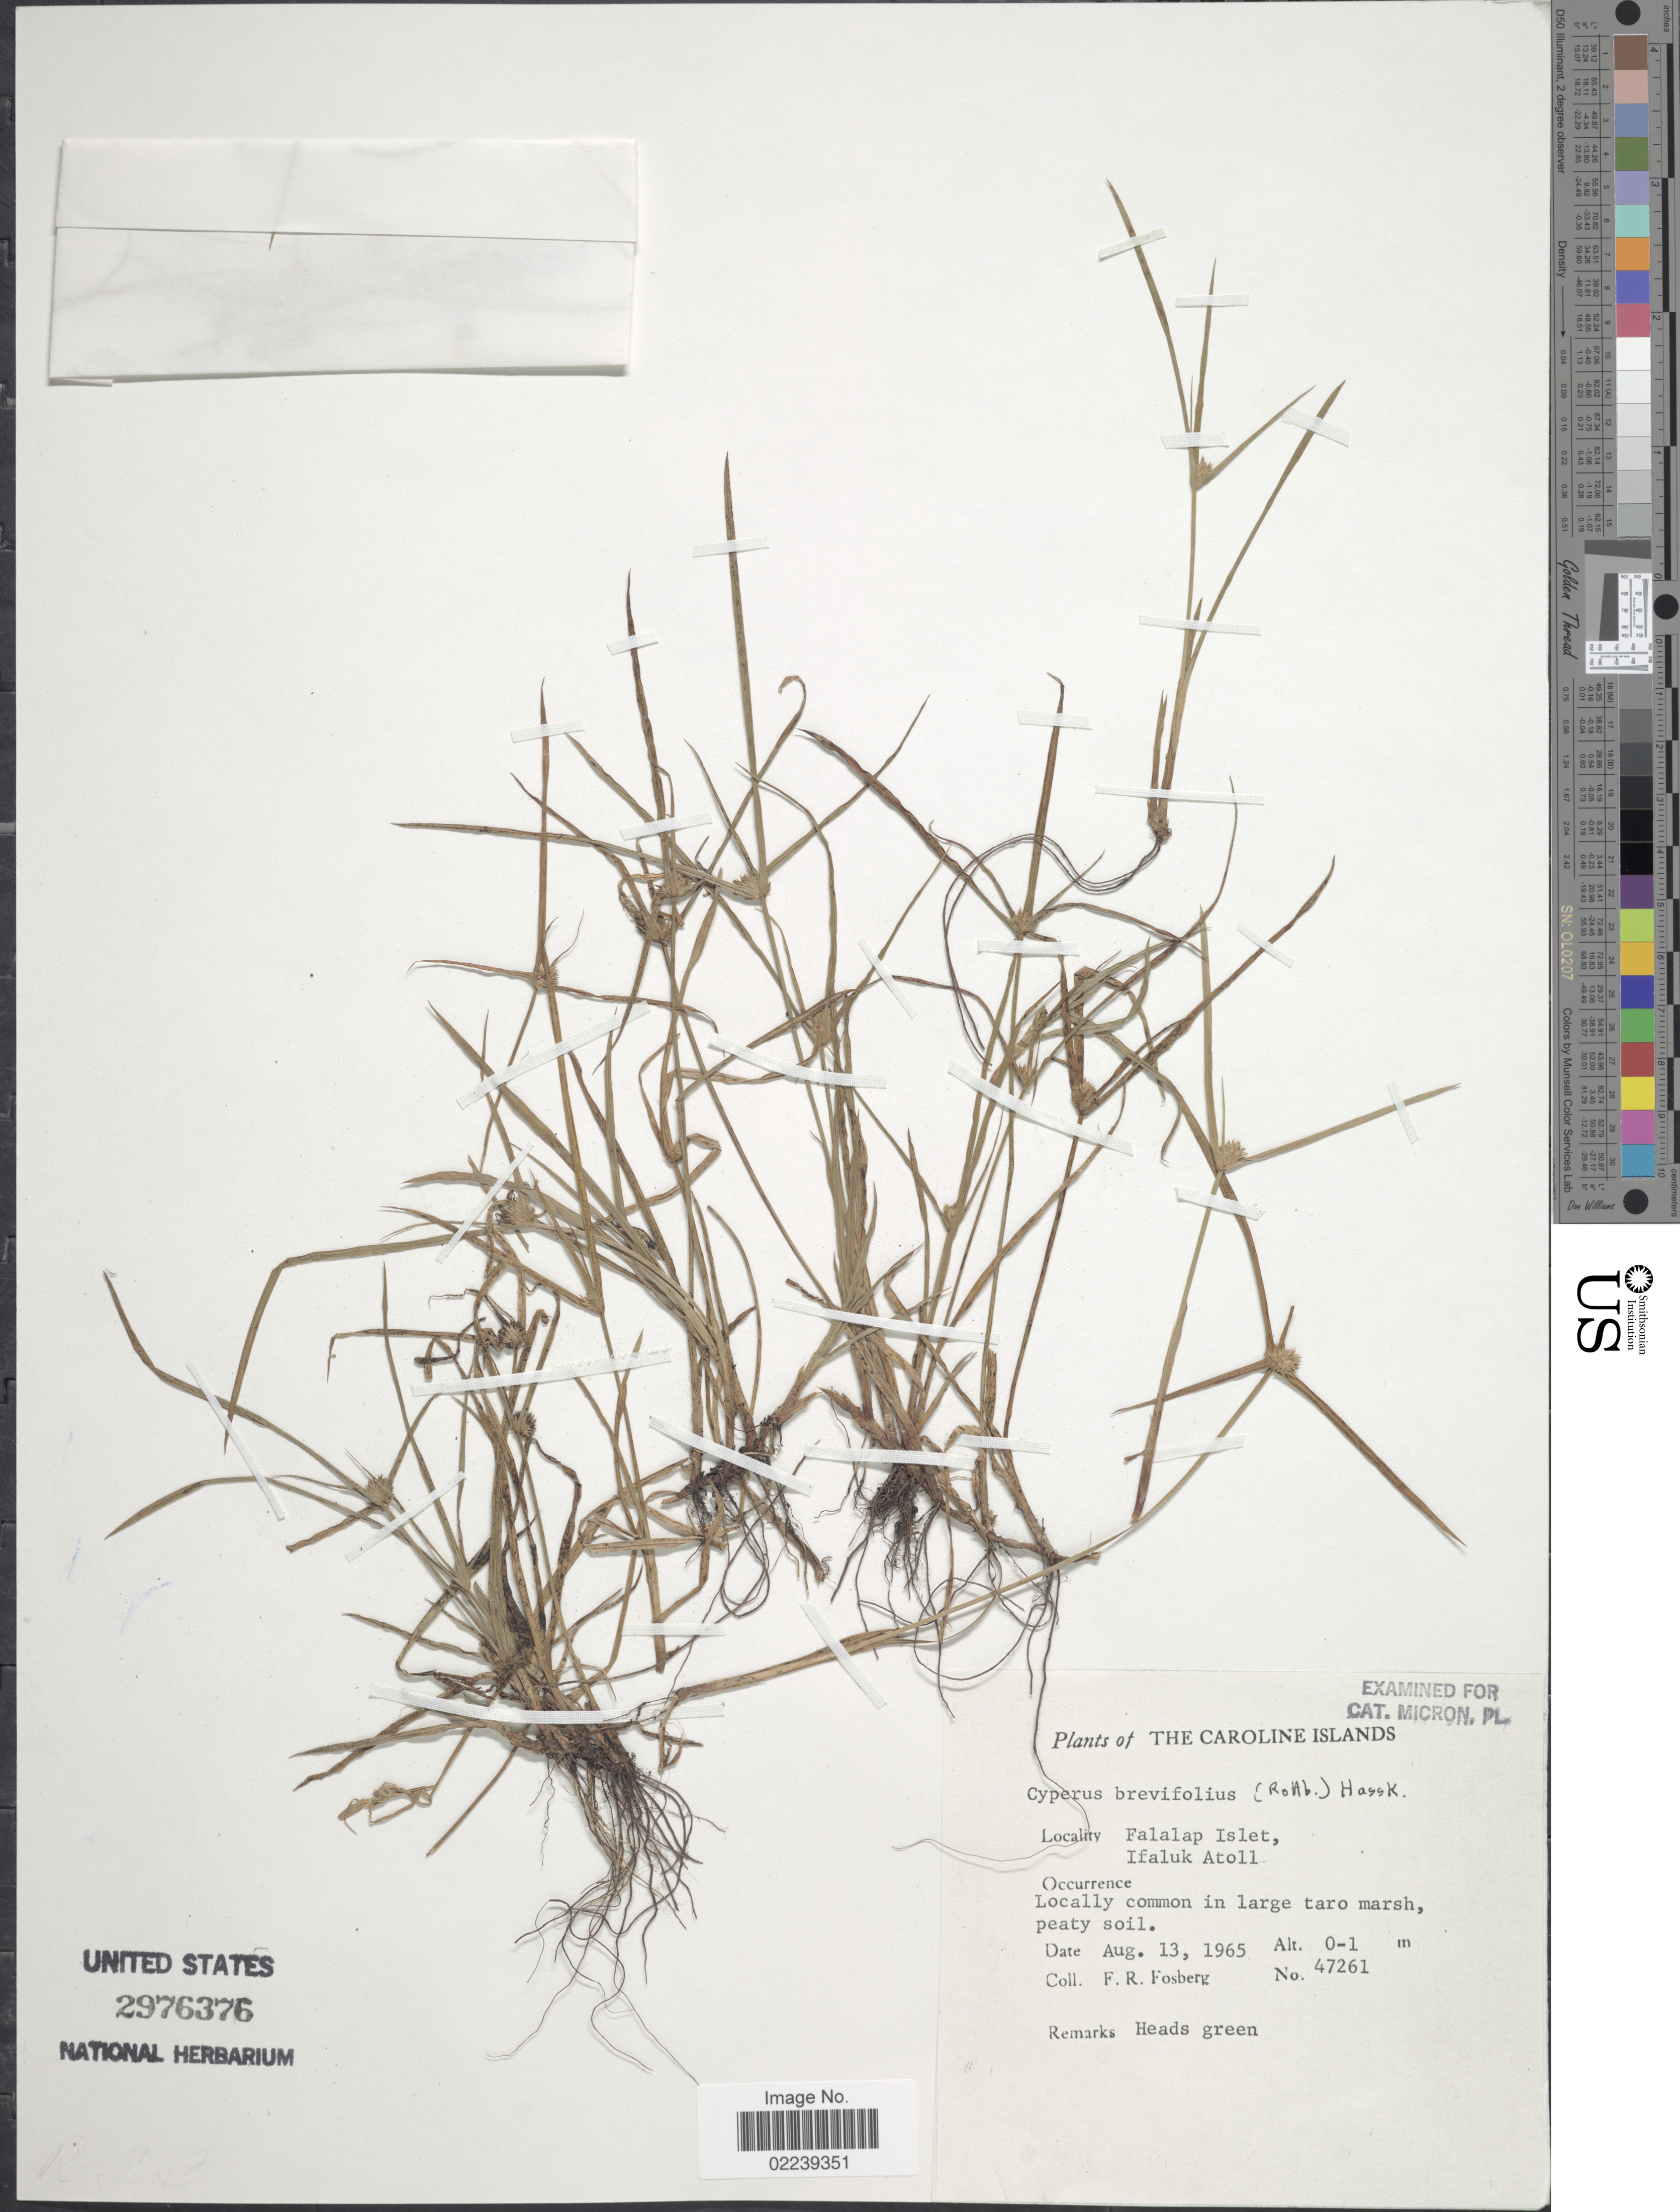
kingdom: Plantae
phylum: Tracheophyta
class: Liliopsida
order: Poales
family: Cyperaceae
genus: Cyperus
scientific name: Cyperus brevifolius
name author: (Rottb.) Hassk.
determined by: Strong, M. T., (US), Smithsonian Institution - National Museum of Natural History (UNITED STATES)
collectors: F. R. Fosberg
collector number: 47261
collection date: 1965-08-13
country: Micronesia, Federated States of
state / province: Yap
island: Ifalik [Ifaluk] Atoll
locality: The Caroline Islands, Falalap Islet, Ifaluk Atoll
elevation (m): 0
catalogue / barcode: US 2976376